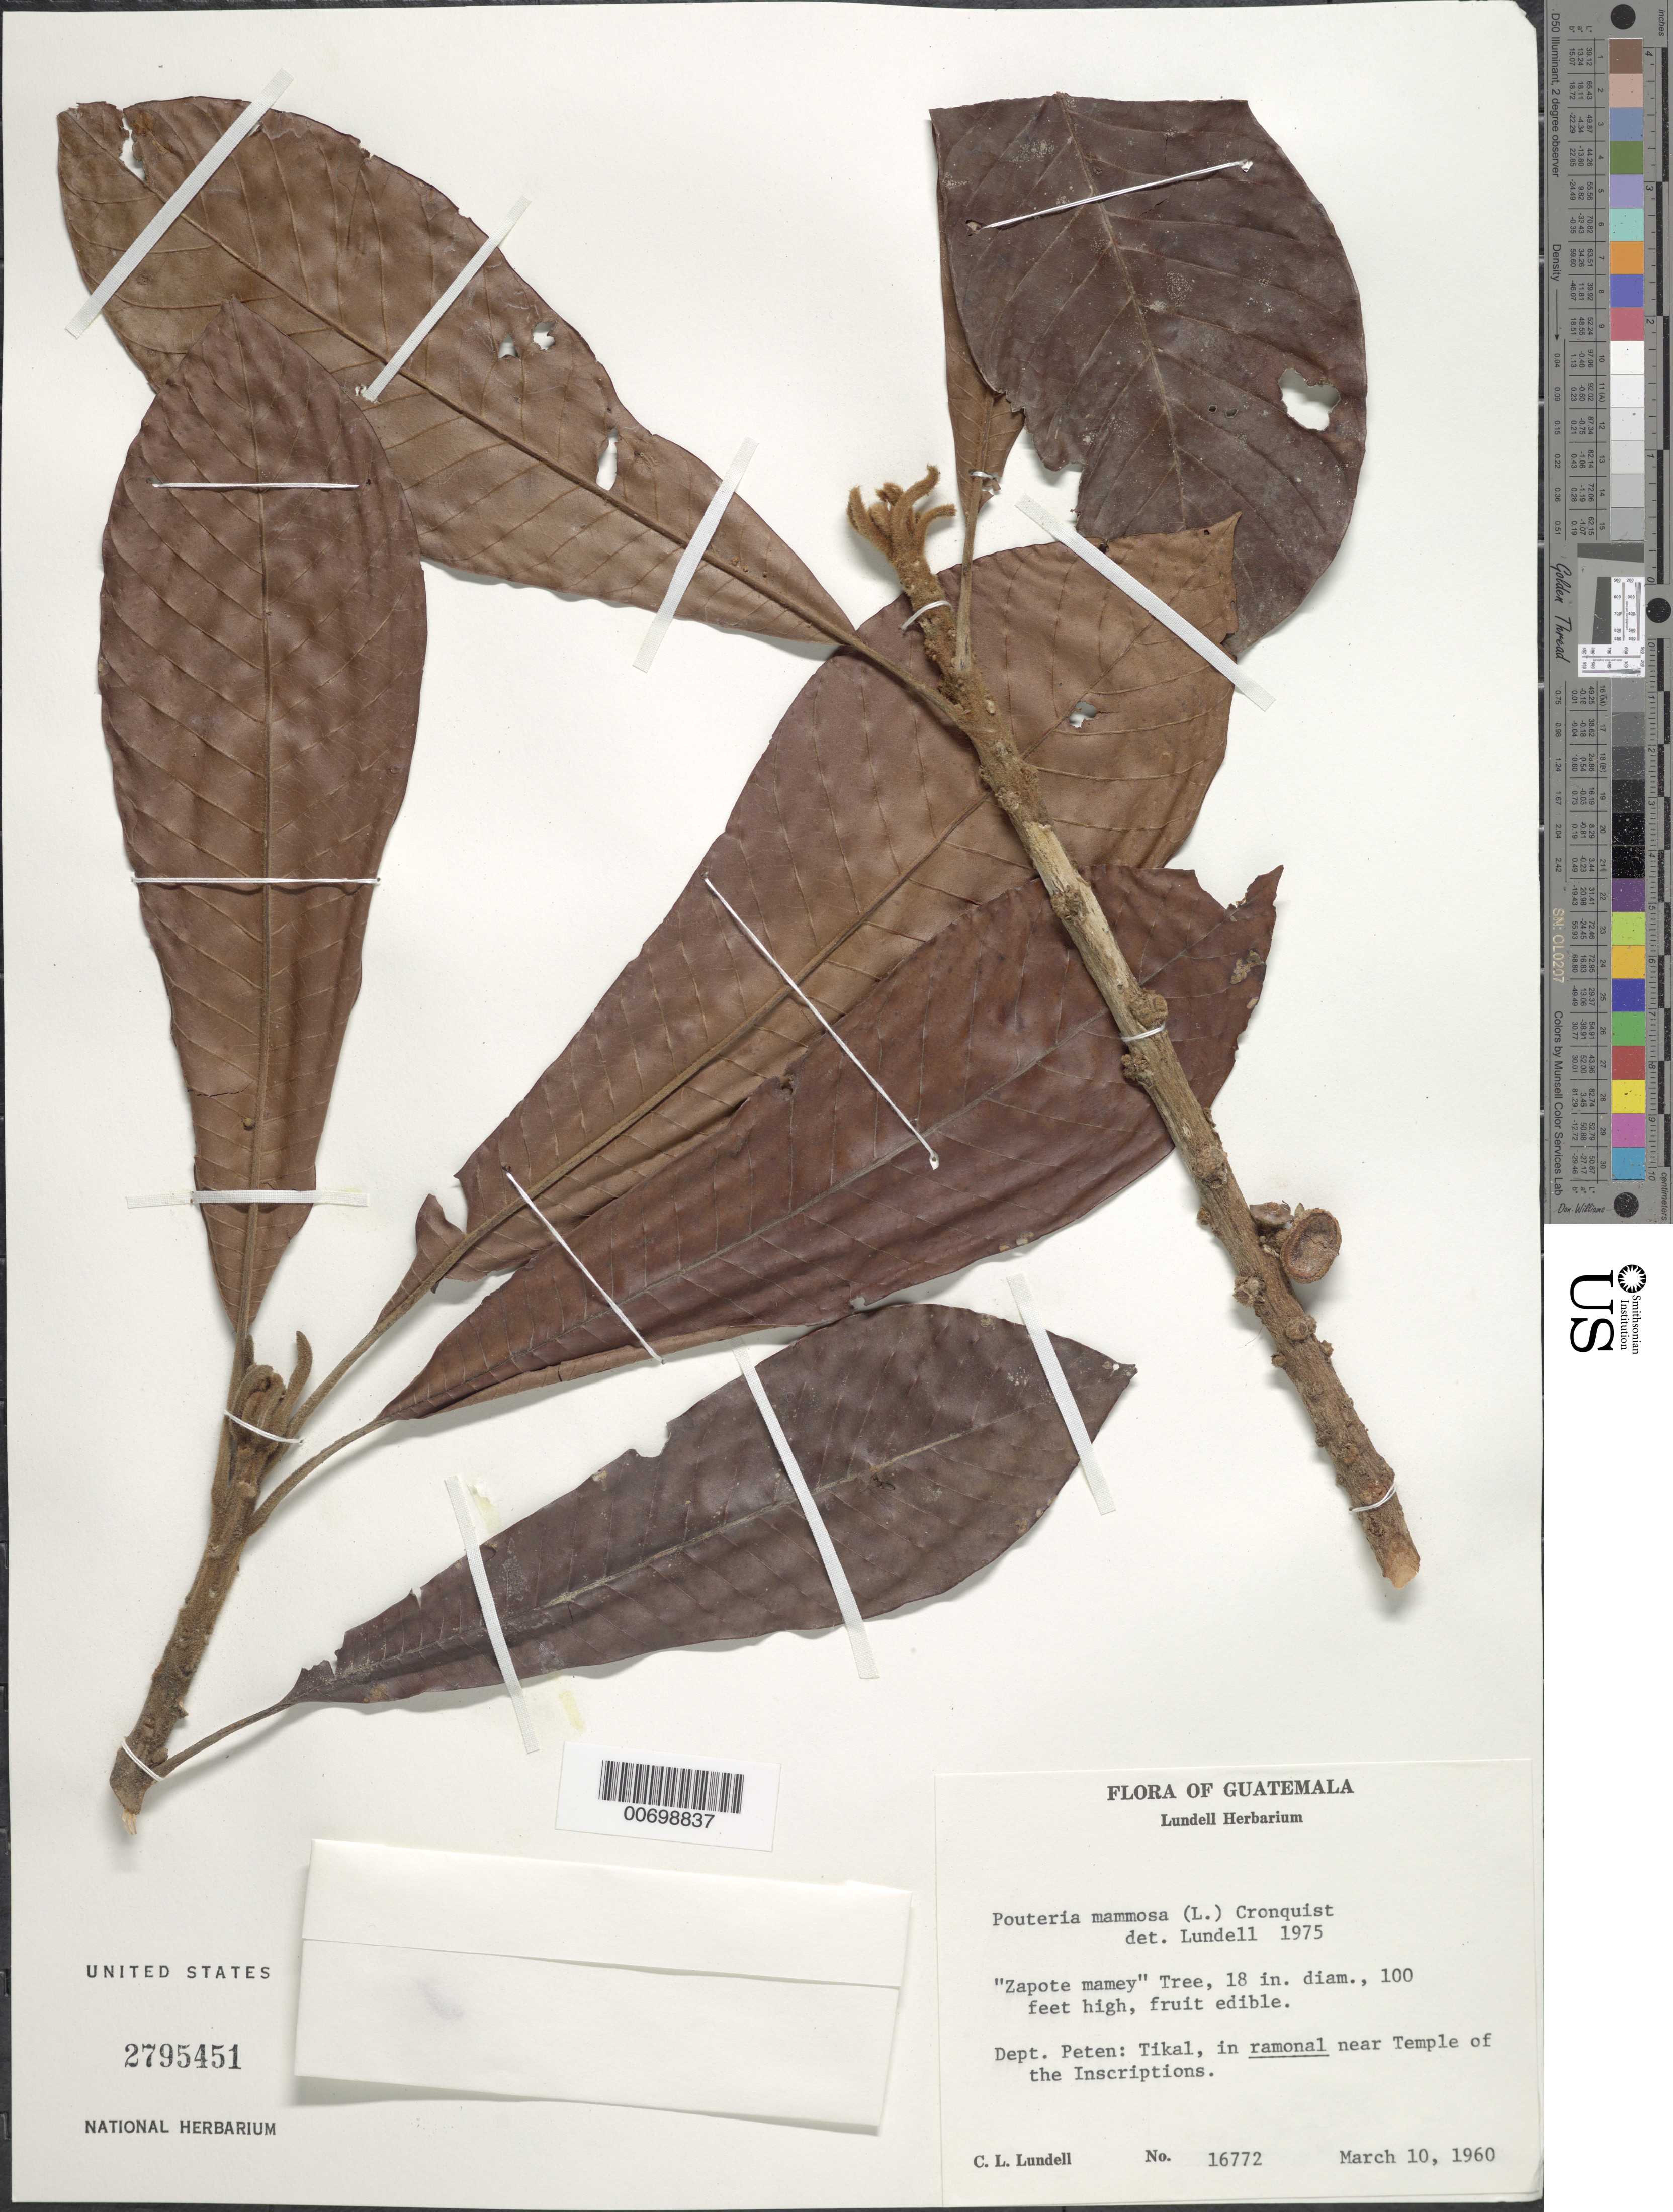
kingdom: Plantae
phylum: Tracheophyta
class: Magnoliopsida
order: Ericales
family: Sapotaceae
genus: Pouteria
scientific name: Pouteria sapota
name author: (Jacq.) H.E. Moore & Stearn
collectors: C. L. Lundell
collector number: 16772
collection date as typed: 10 Mar 1960 or 03 Oct 1960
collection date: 1960-03-10 or 1960-10-03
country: Guatemala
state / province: El Petén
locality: Tikal, in ramonal near Temple of the Inscriptions.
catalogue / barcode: US 2795451